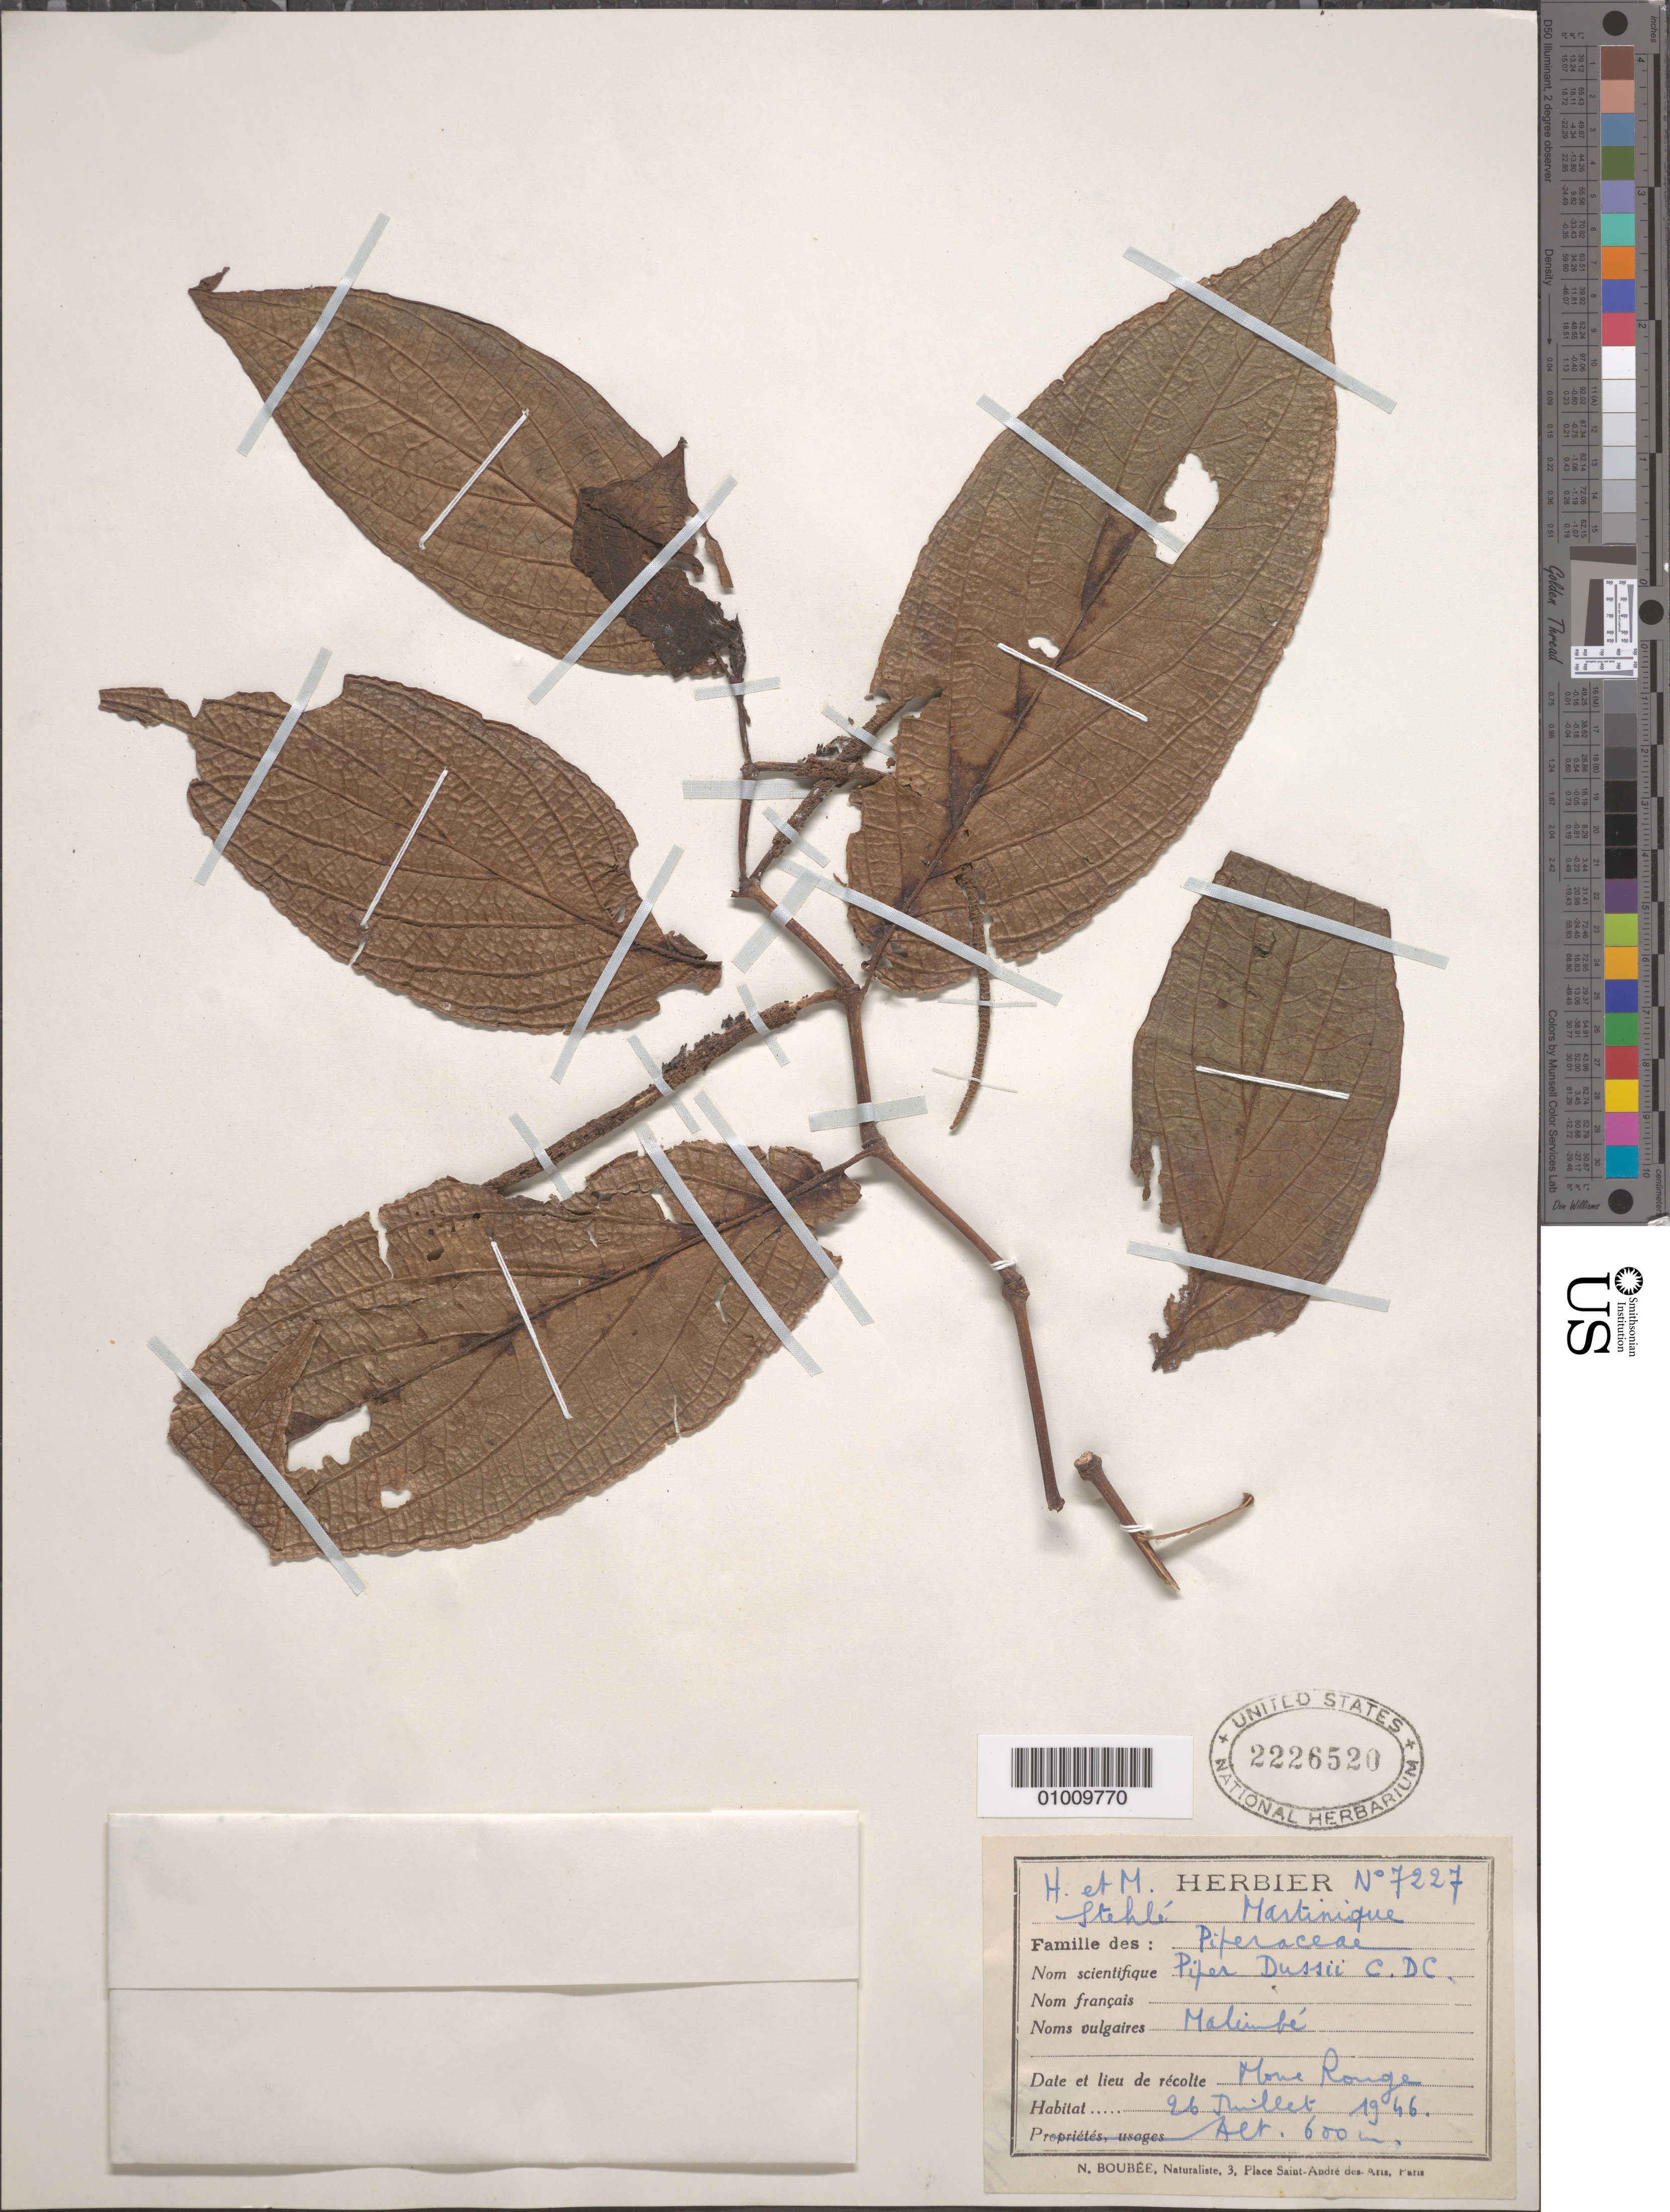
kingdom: Plantae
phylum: Tracheophyta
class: Magnoliopsida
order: Piperales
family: Piperaceae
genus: Piper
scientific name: Piper dussii var. dussii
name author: C. DC.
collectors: H. Stehlé & M. Stehlé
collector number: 7227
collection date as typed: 26 Jul 1946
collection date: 1946-07-26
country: Martinique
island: Martinique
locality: Malimbe.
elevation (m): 600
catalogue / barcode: US 2226520